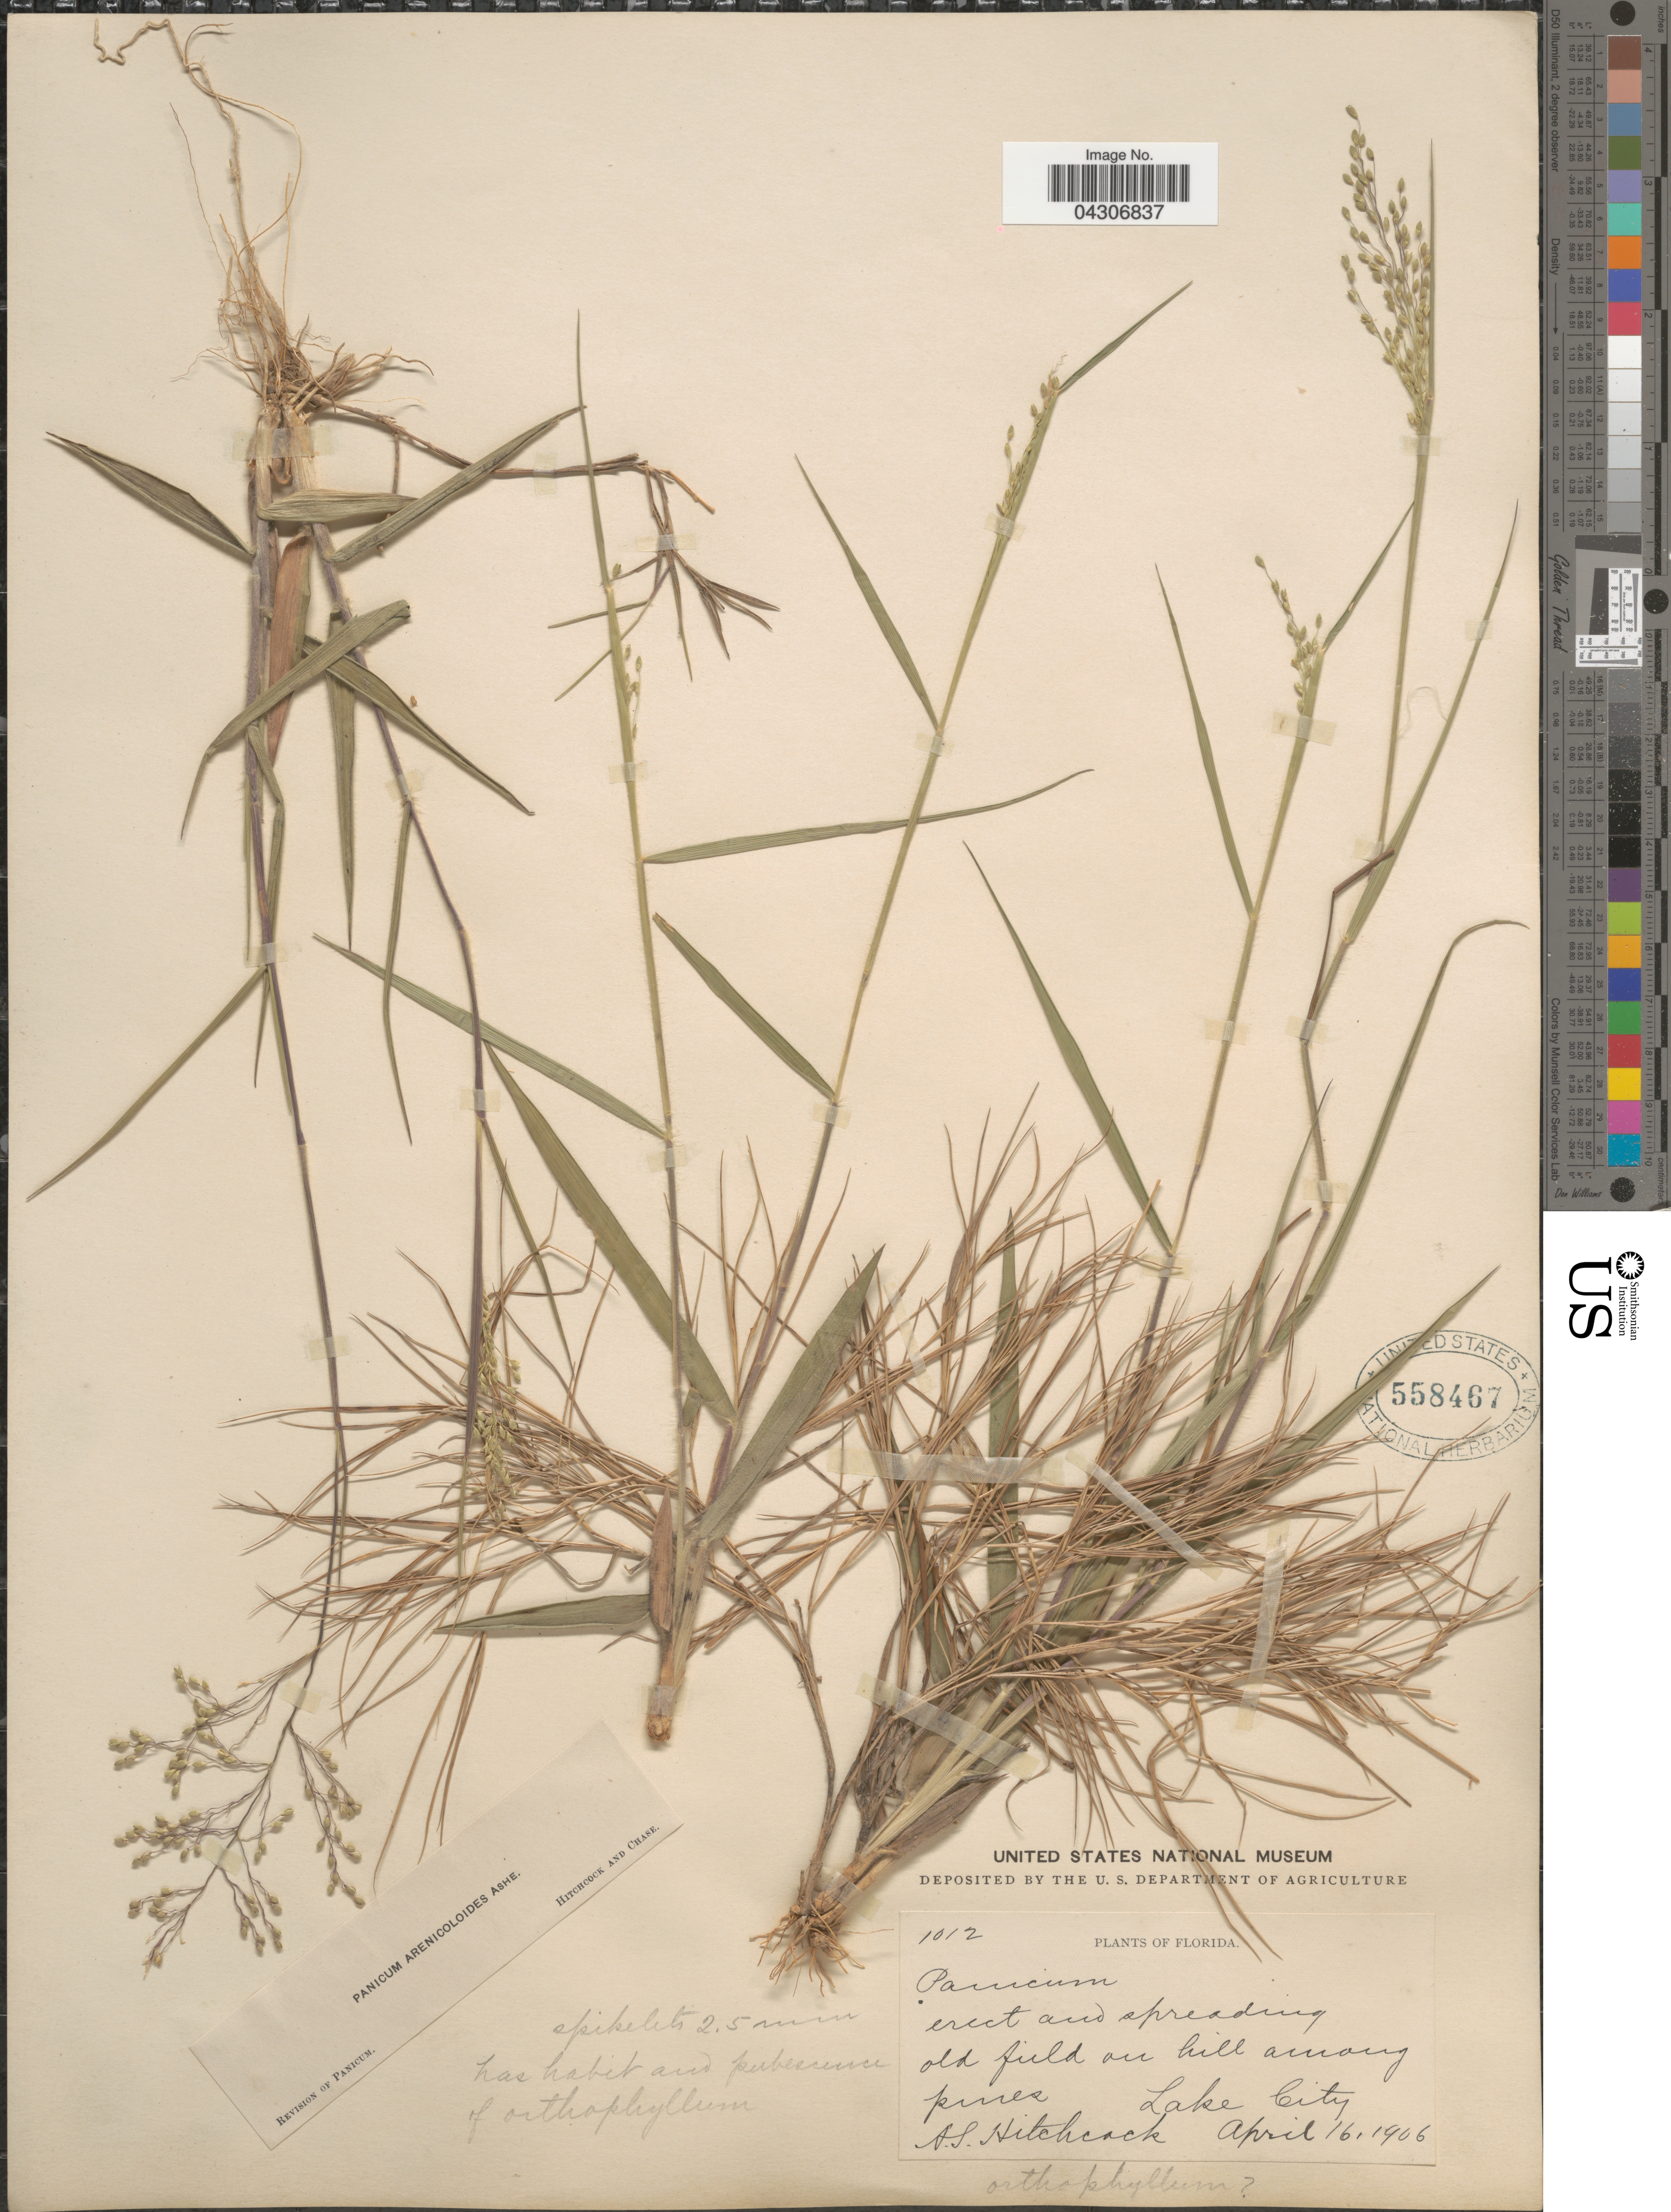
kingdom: Plantae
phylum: Tracheophyta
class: Liliopsida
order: Poales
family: Poaceae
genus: Dichanthelium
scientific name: Dichanthelium aciculare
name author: (Desv. ex Poir.) Gould & C.A. Clark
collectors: A. S. Hitchcock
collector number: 1012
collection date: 1906-04-16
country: United States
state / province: Florida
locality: Old field on hill among pines. Lake City.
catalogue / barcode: US 558467